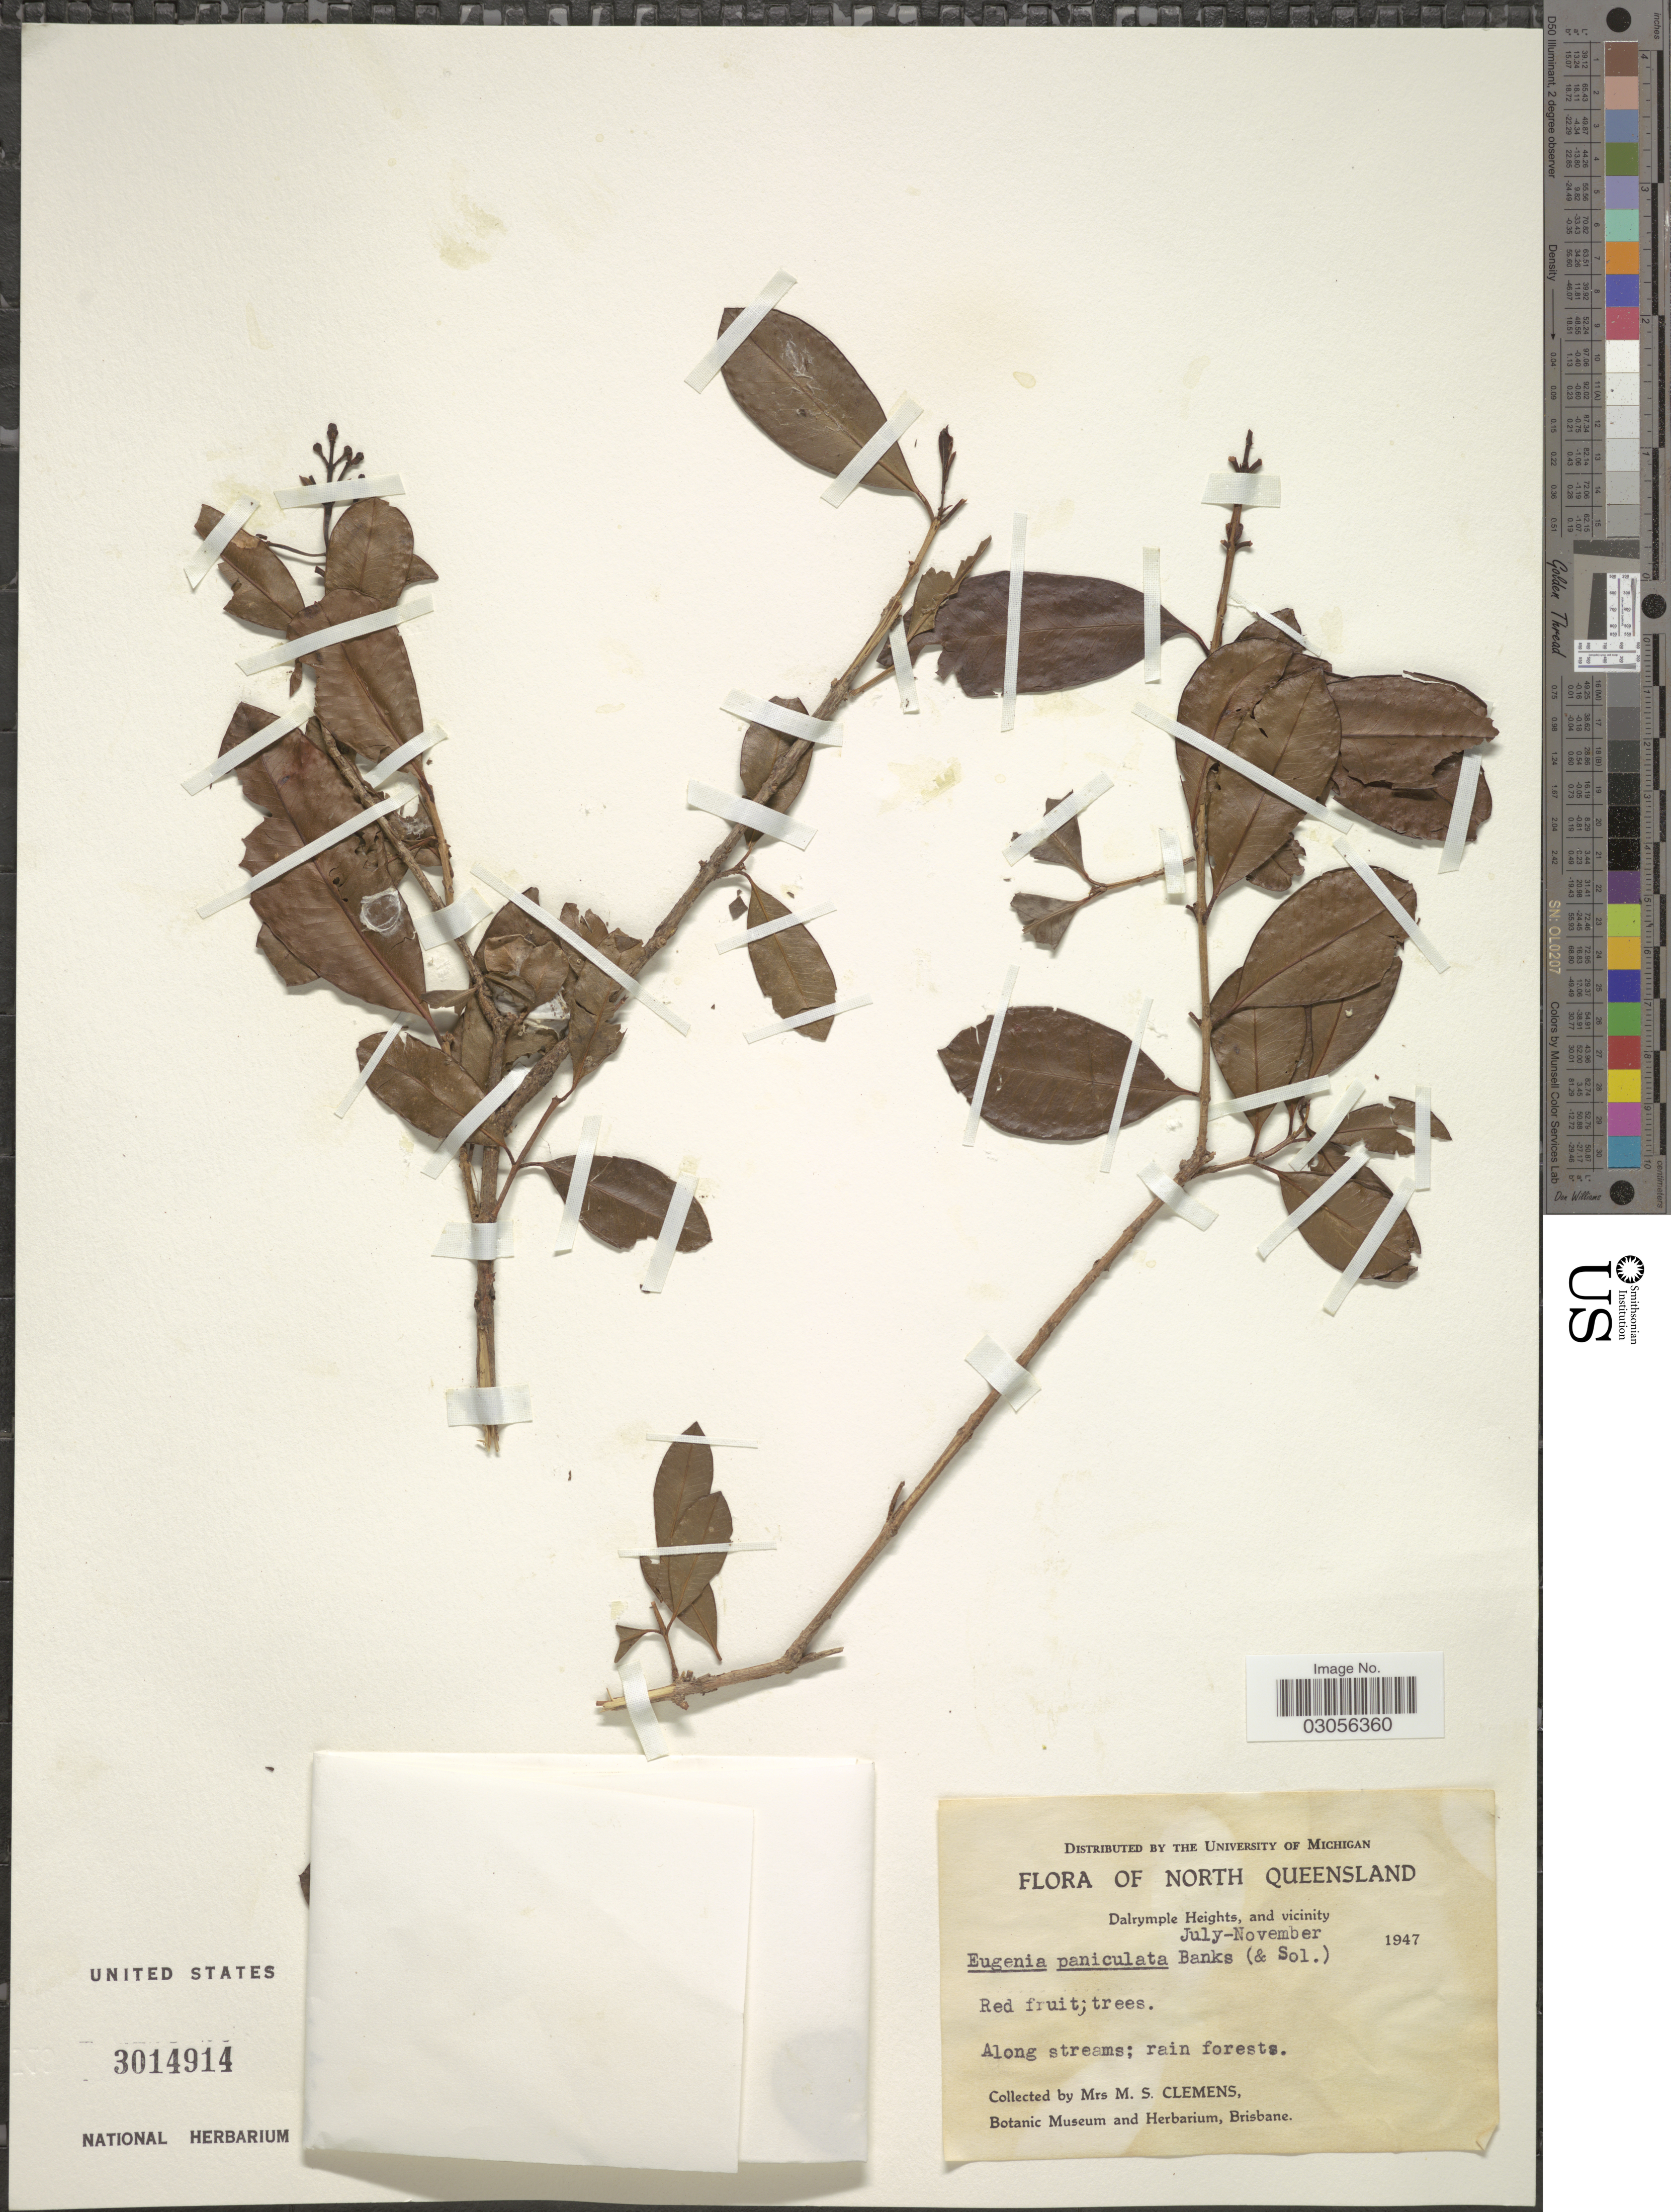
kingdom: Plantae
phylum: Tracheophyta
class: Magnoliopsida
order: Myrtales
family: Myrtaceae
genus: Syzygium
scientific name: Syzygium australe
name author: (J.C. Wendl. ex Link) B. Hyland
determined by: Guymer, G. P.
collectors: M. S. Clemens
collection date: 1947-07/1947-11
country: Australia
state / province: Queensland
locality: North Queensland. Dalrymple Heights, and vicinity.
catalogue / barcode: US 3014914